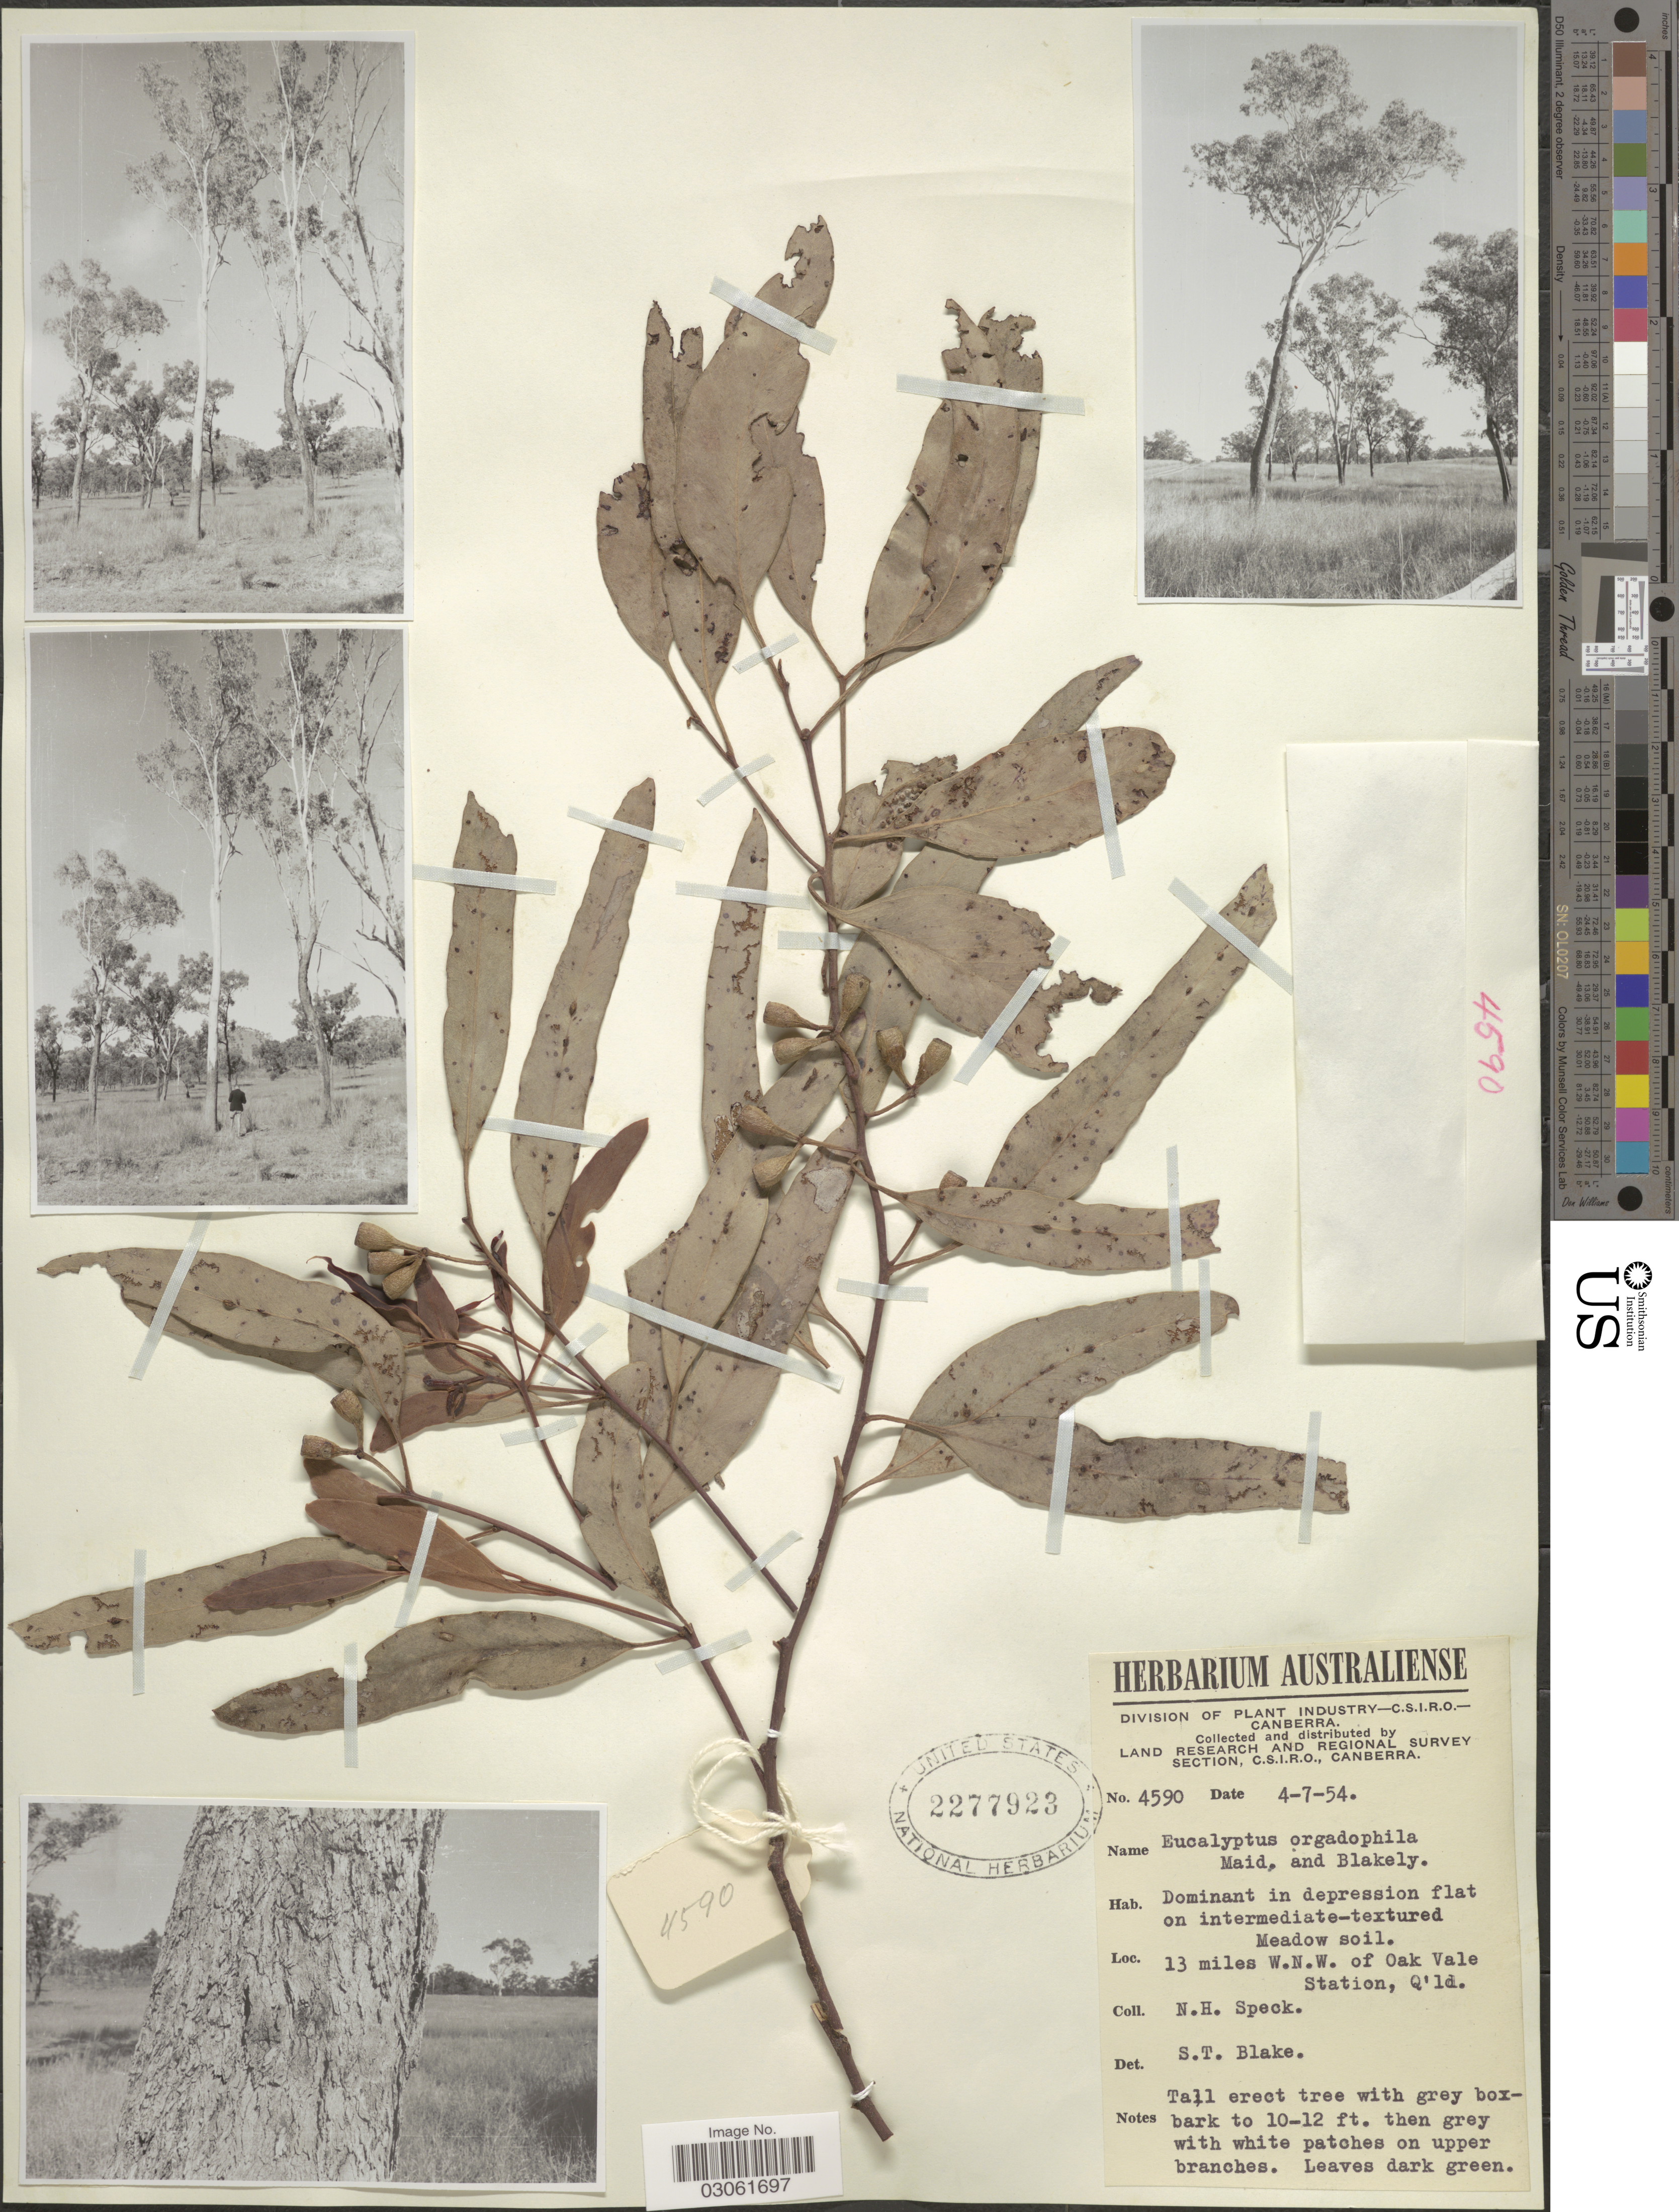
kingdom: Plantae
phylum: Tracheophyta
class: Magnoliopsida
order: Myrtales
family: Myrtaceae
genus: Eucalyptus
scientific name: Eucalyptus orgadophila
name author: Maiden & Blakely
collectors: N. Speck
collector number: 4590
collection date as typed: Transcribed d/m/y: 4/7/54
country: Australia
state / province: Queensland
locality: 13 miles W.N.W. of Oak Vale Station.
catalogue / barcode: US 2277923